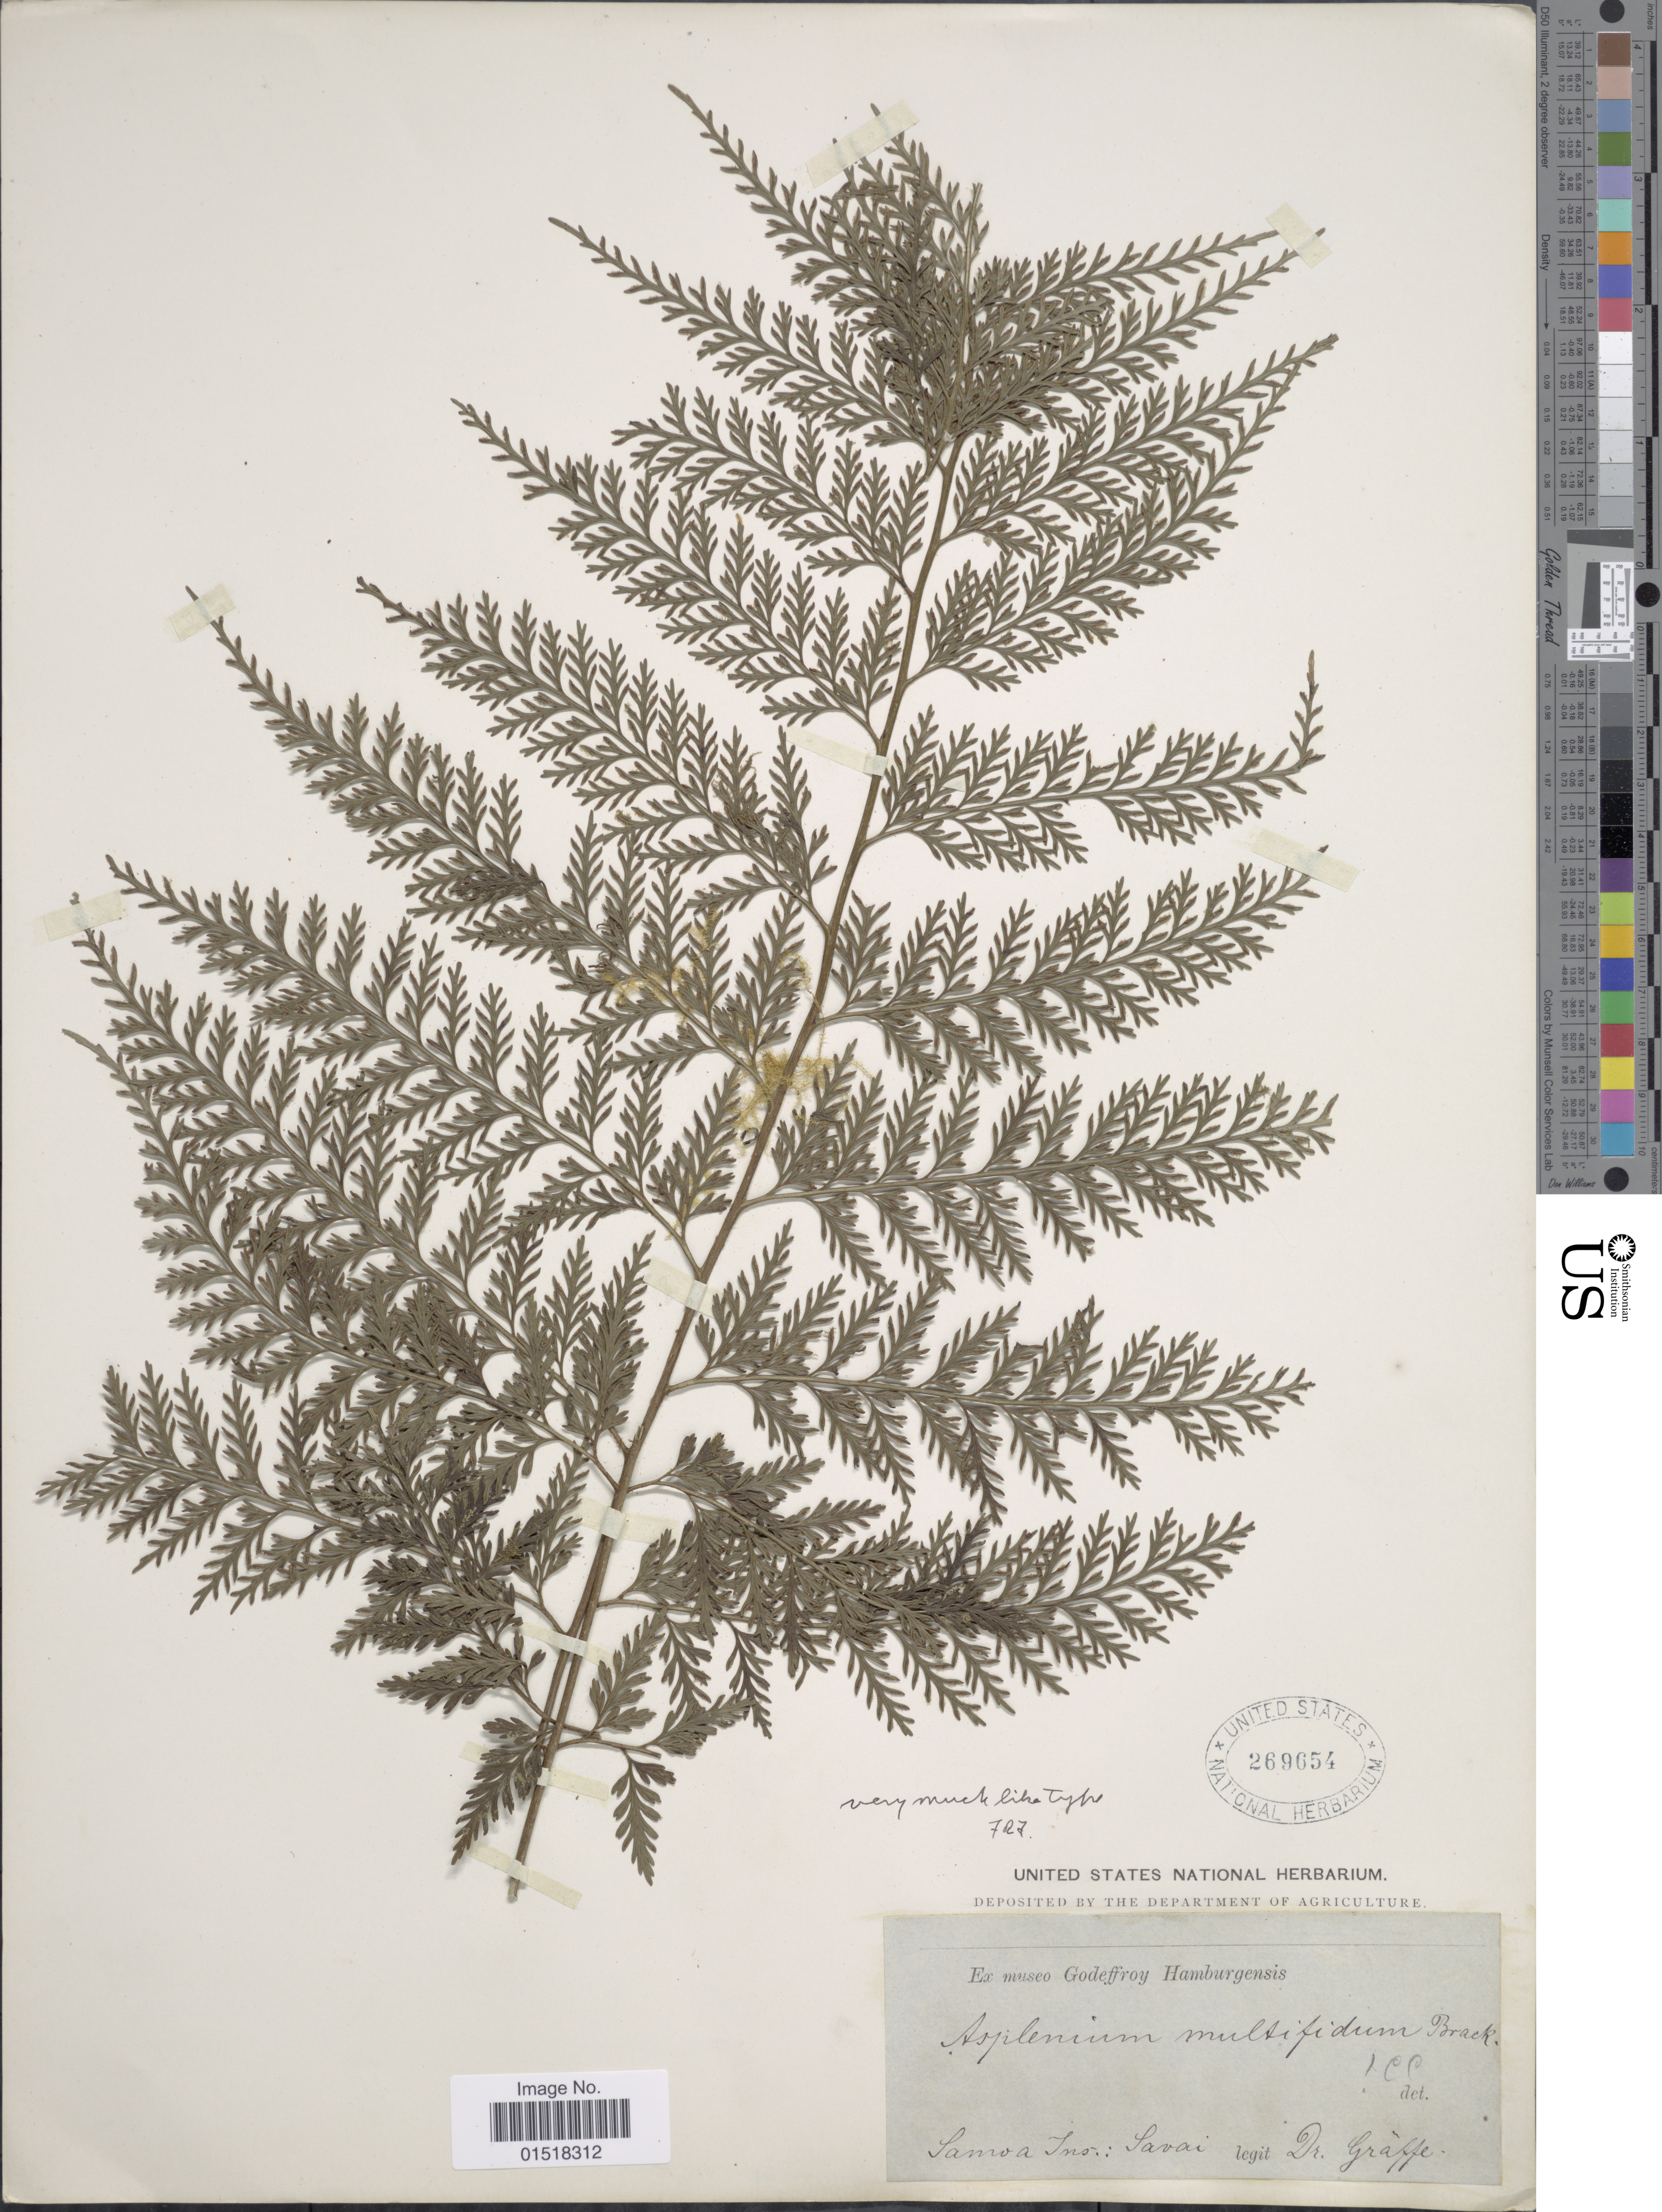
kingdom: Plantae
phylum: Tracheophyta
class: Polypodiopsida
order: Polypodiales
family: Aspleniaceae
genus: Asplenium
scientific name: Asplenium shuttleworthianum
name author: Kunze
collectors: Graeffe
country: Samoa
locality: Samoa Ins.: Savai.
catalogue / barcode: US 269654